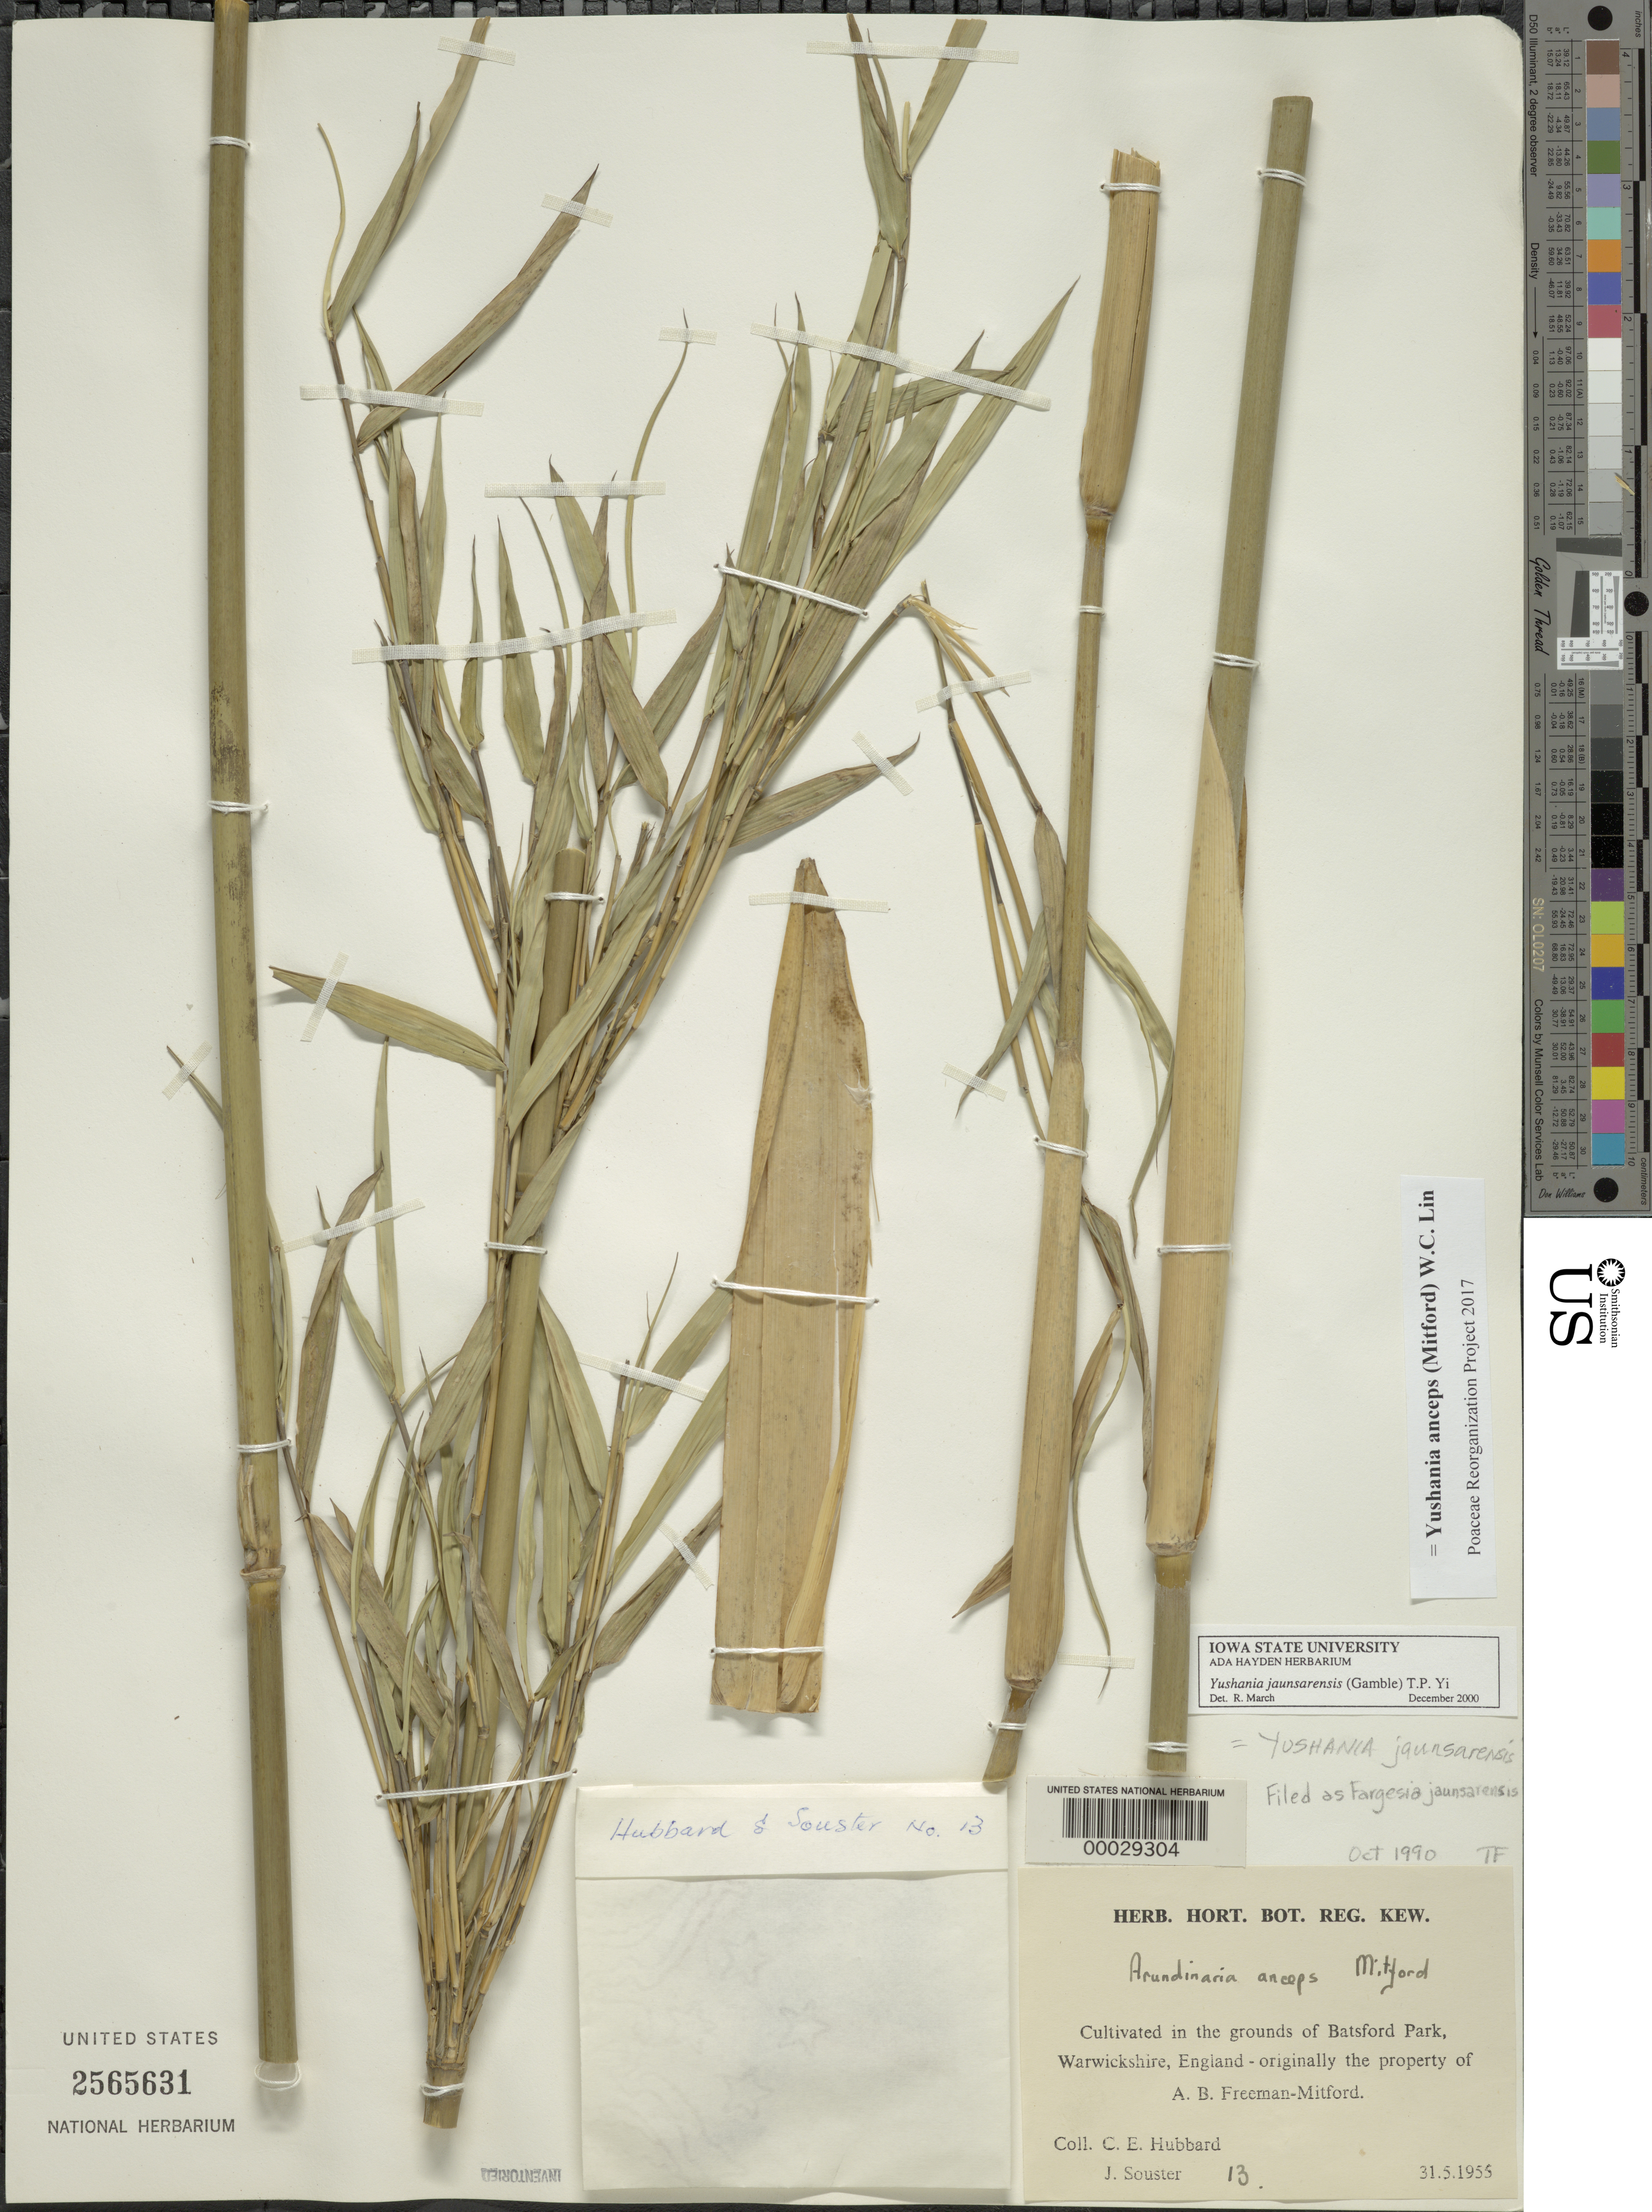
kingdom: Plantae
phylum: Tracheophyta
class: Liliopsida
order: Poales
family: Poaceae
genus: Yushania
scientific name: Yushania anceps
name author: (Mitford) W.C. Lin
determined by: Poaceae Reorganization Project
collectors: C. E. Hubbard & J. Souster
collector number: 13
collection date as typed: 31 May 1955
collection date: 1955-05-31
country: United Kingdom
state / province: England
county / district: Warwickshire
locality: Batsford Park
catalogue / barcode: US 2565631